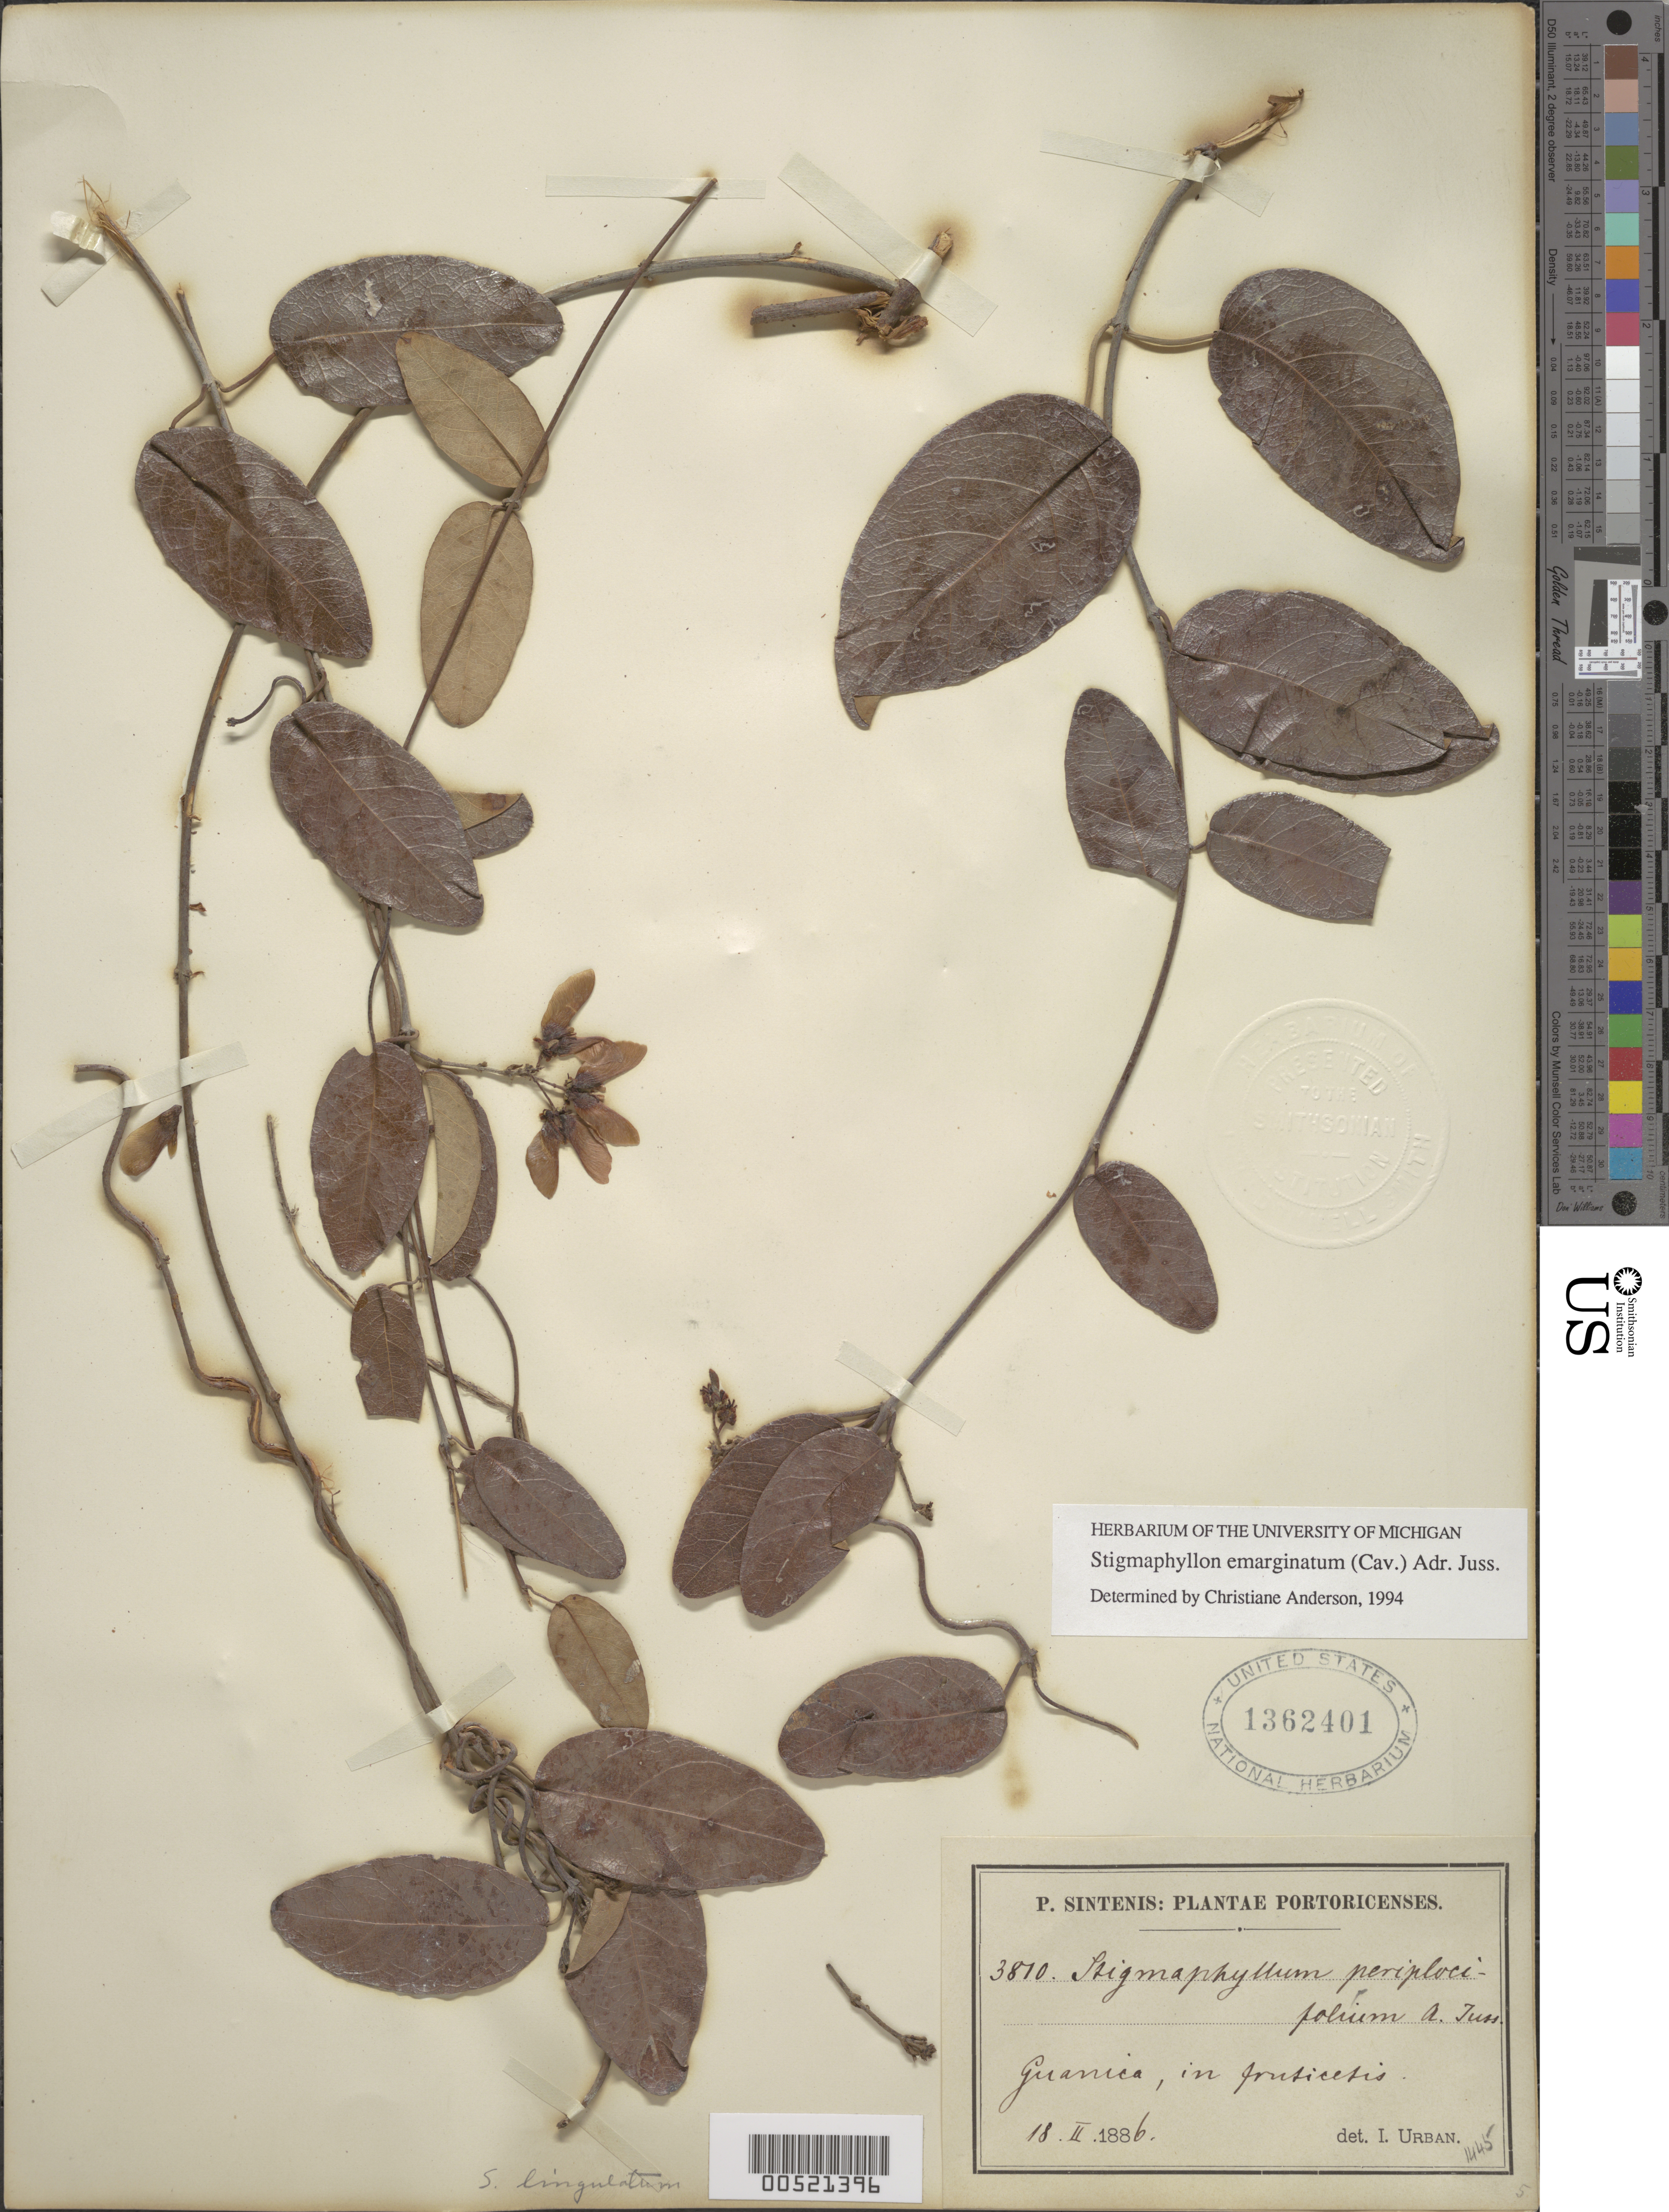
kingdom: Plantae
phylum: Tracheophyta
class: Magnoliopsida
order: Malpighiales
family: Malpighiaceae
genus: Stigmaphyllon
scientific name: Stigmaphyllon emarginatum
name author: (Cav.) A. Juss.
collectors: P. Sintenis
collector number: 3810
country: Puerto Rico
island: Greater Antilles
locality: Guánica in scrub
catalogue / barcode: US 1362401